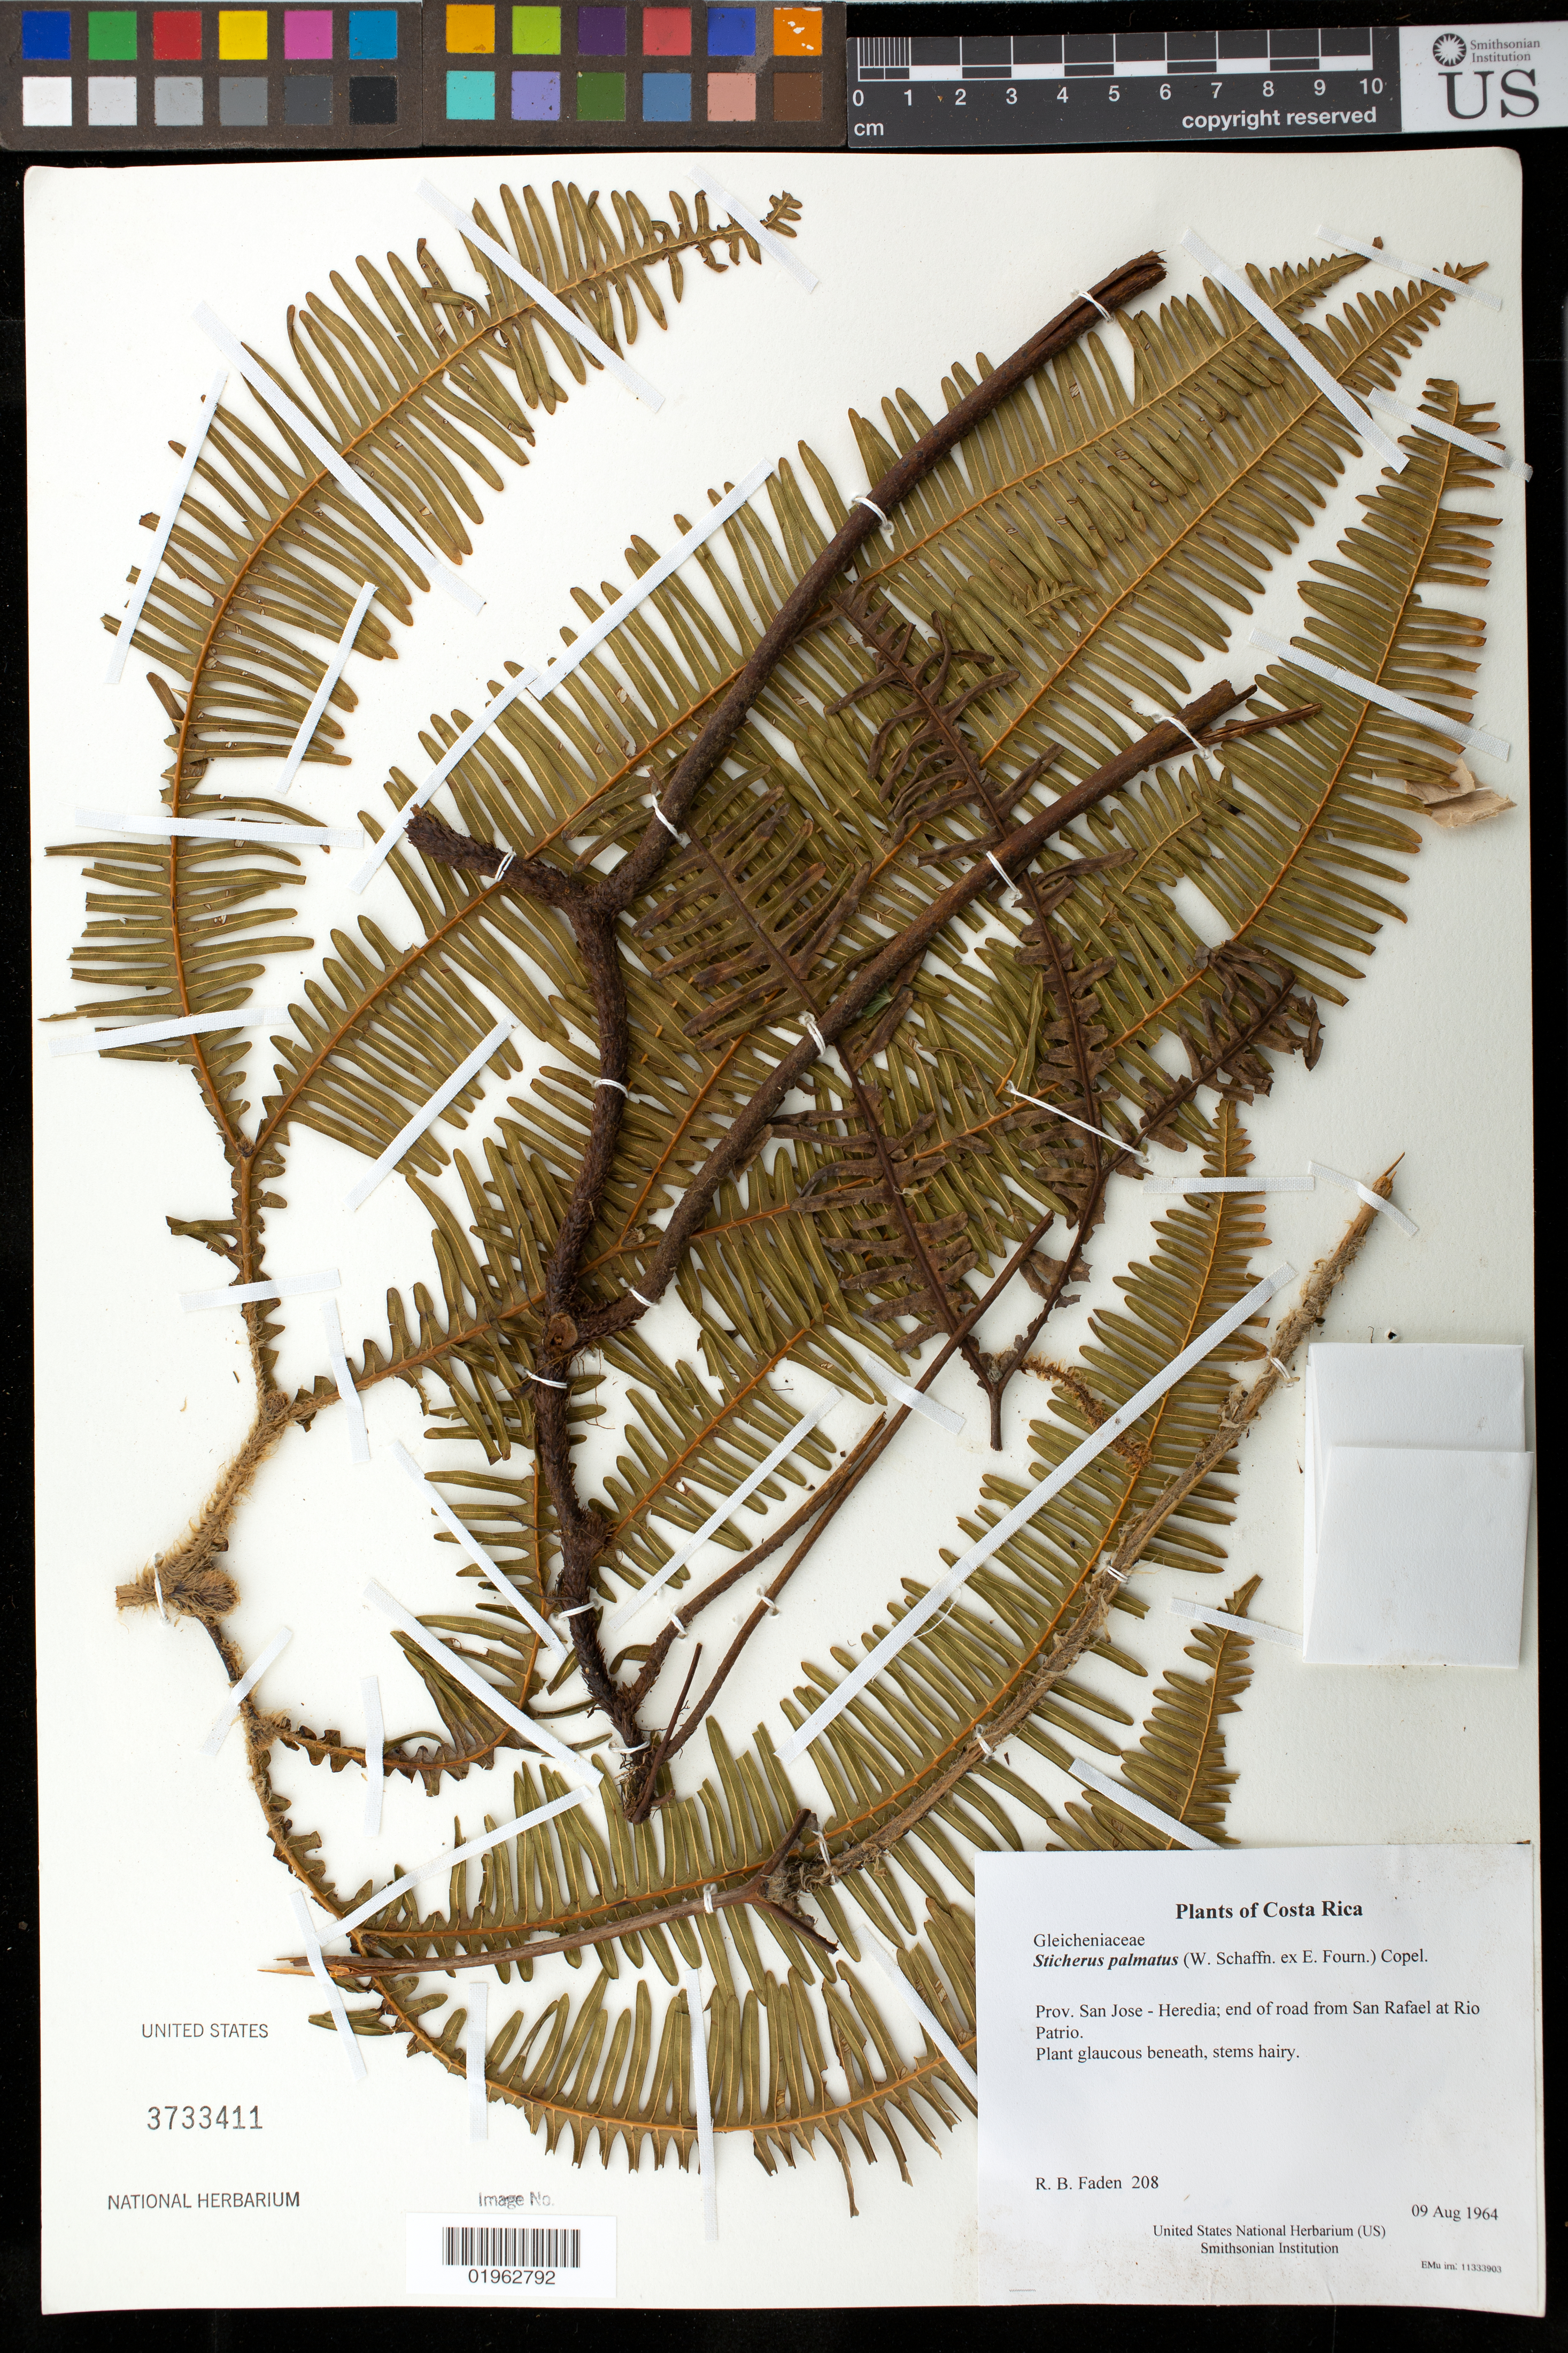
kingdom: Plantae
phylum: Tracheophyta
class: Polypodiopsida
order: Gleicheniales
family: Gleicheniaceae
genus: Sticherus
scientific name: Sticherus palmatus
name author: (W. Schaffn. ex E. Fourn.) Copel.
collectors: R. B. Faden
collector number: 208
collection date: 1964-08-09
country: Costa Rica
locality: Prov. San Jose - Heredia; end of road from San Rafael at Rio Patrio.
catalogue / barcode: US 3733411